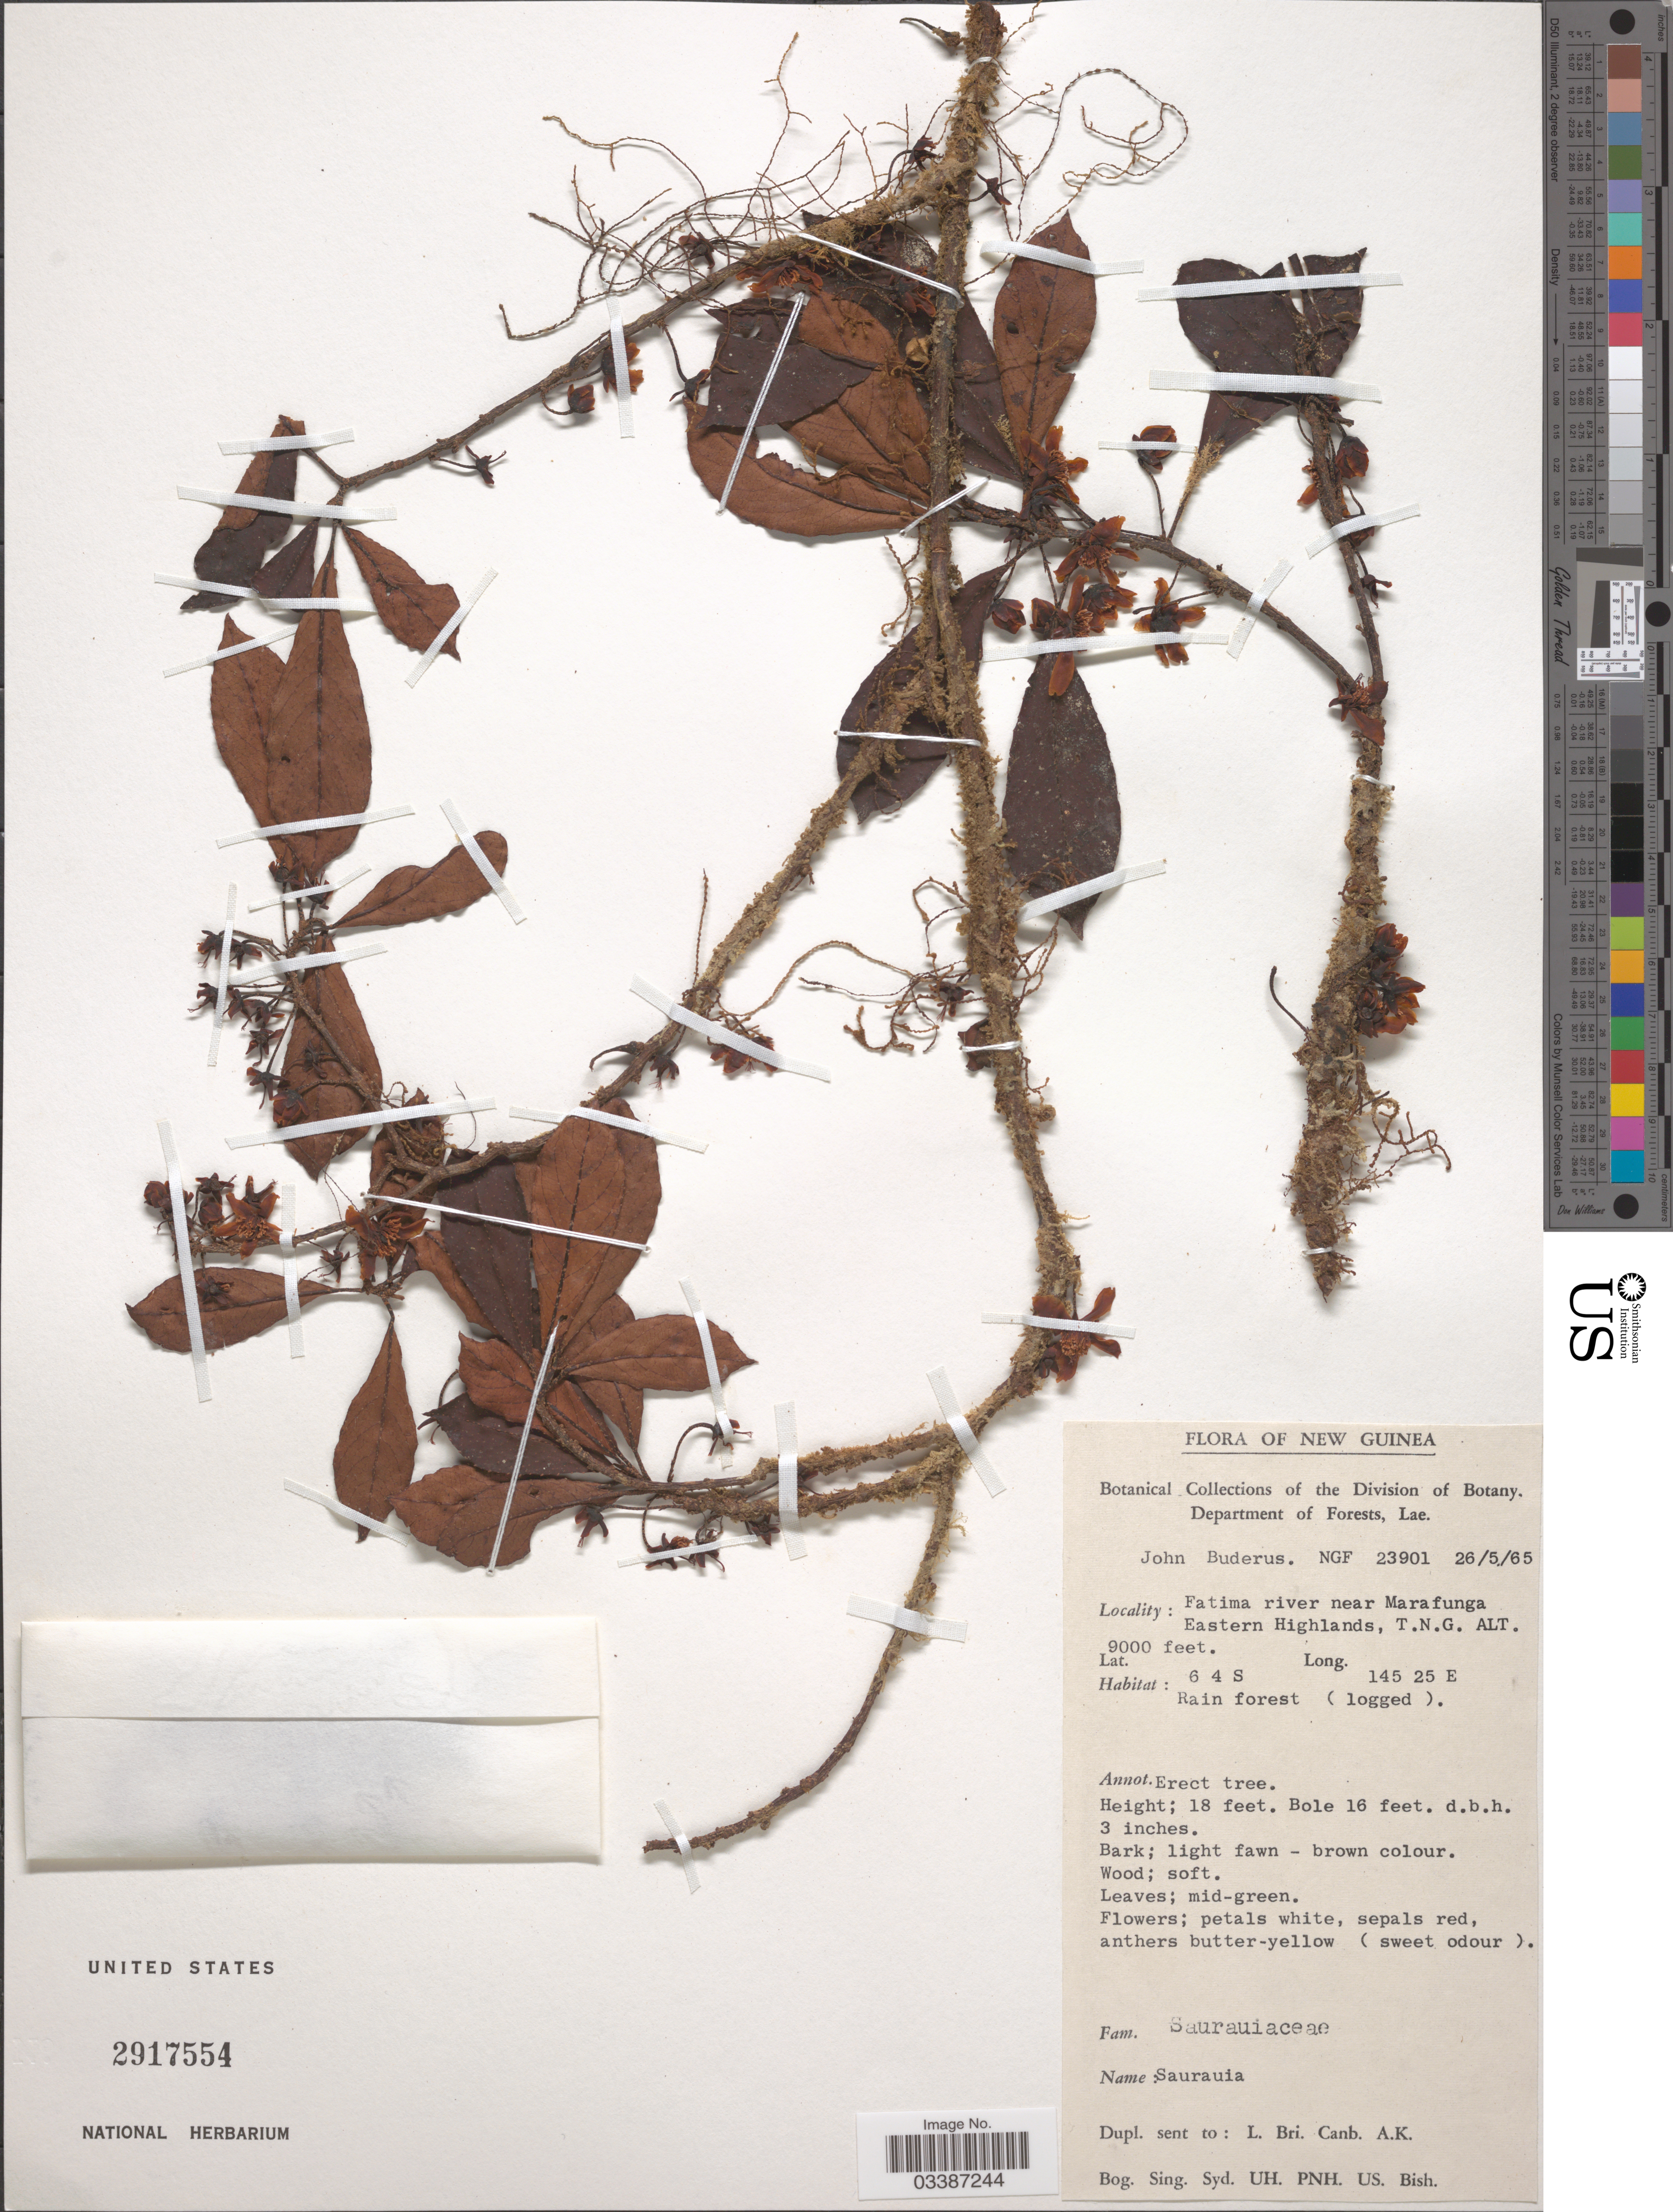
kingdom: Plantae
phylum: Tracheophyta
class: Magnoliopsida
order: Ericales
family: Actinidiaceae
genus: Saurauia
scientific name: Saurauia sp.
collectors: J. Buderus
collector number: NGF 23901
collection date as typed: Transcribed d/m/y: 26/5/65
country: Papua New Guinea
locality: New Guinea. Fatima river near Marafunga, Eastern Highlands, T.N.G.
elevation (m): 2743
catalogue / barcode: US 2917554